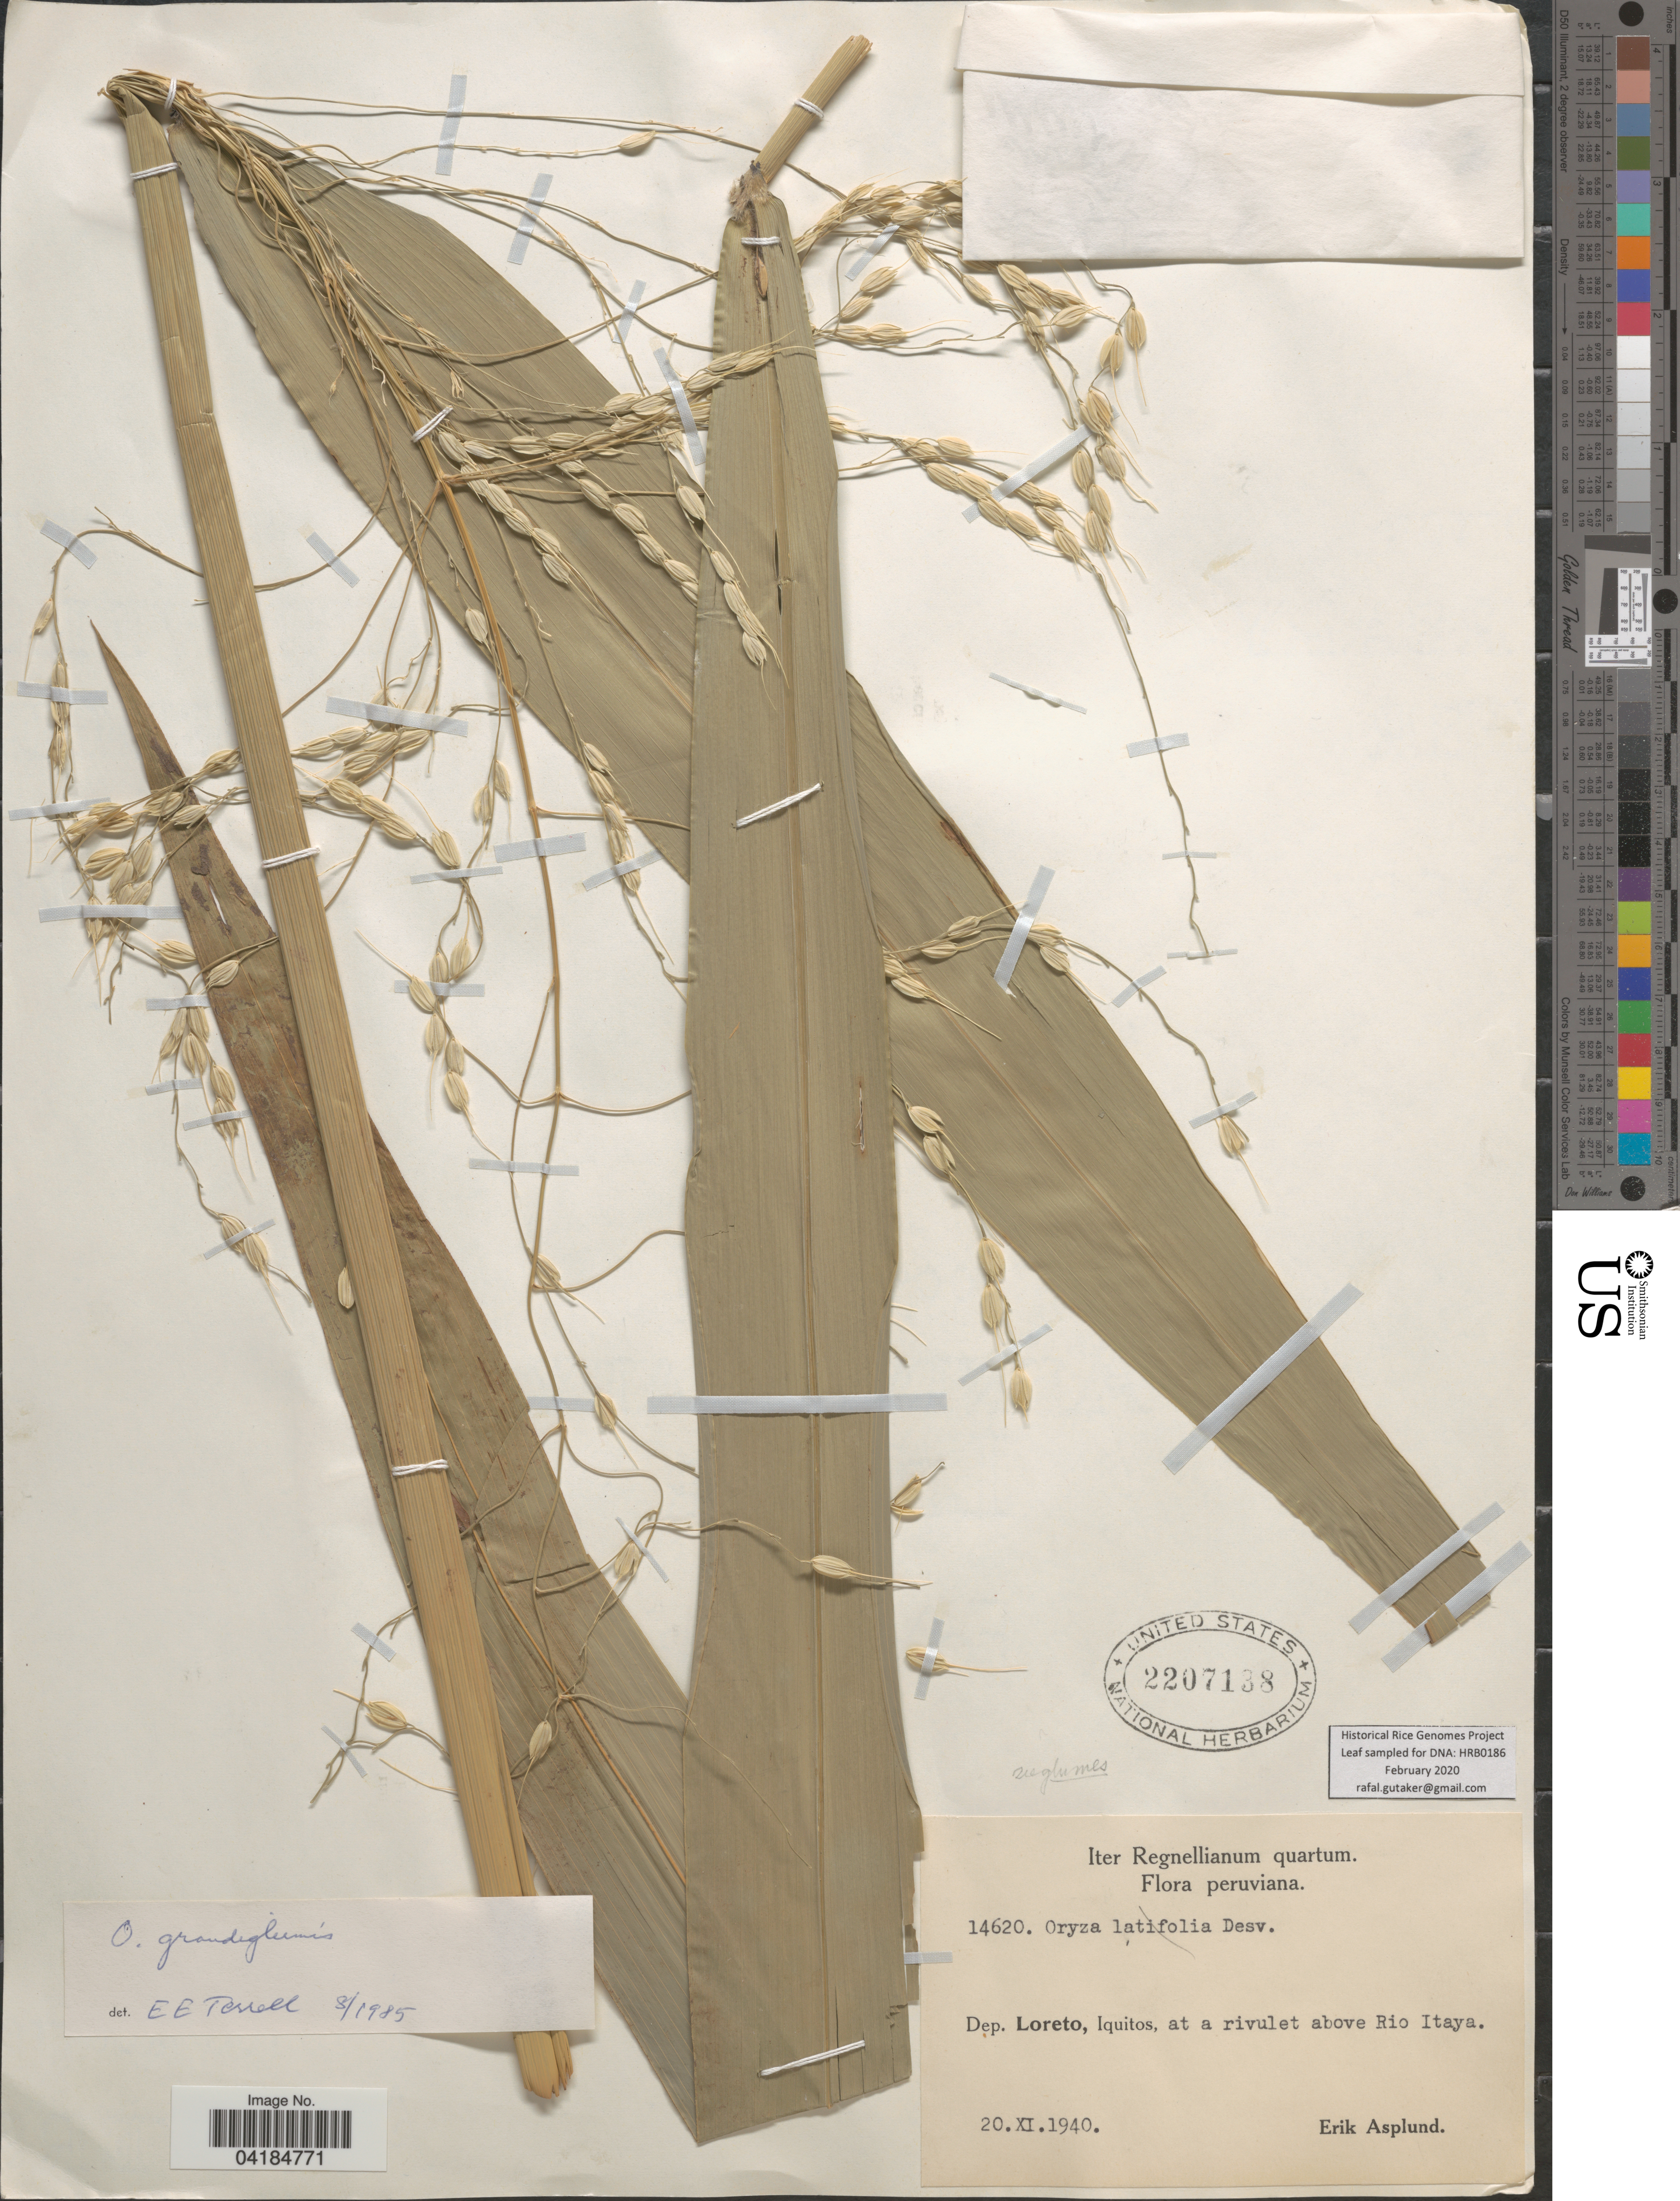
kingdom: Plantae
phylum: Tracheophyta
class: Liliopsida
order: Poales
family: Poaceae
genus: Oryza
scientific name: Oryza grandiglumis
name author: (Döll) Prod.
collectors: E. Asplund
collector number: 14620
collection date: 1940-11-20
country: Peru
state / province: Loreto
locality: Iter Regnellianum quartum. Peruviana. Dep. Loreto, Iquitos, at a rivulet above Rio Itaya.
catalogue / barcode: US 2207138